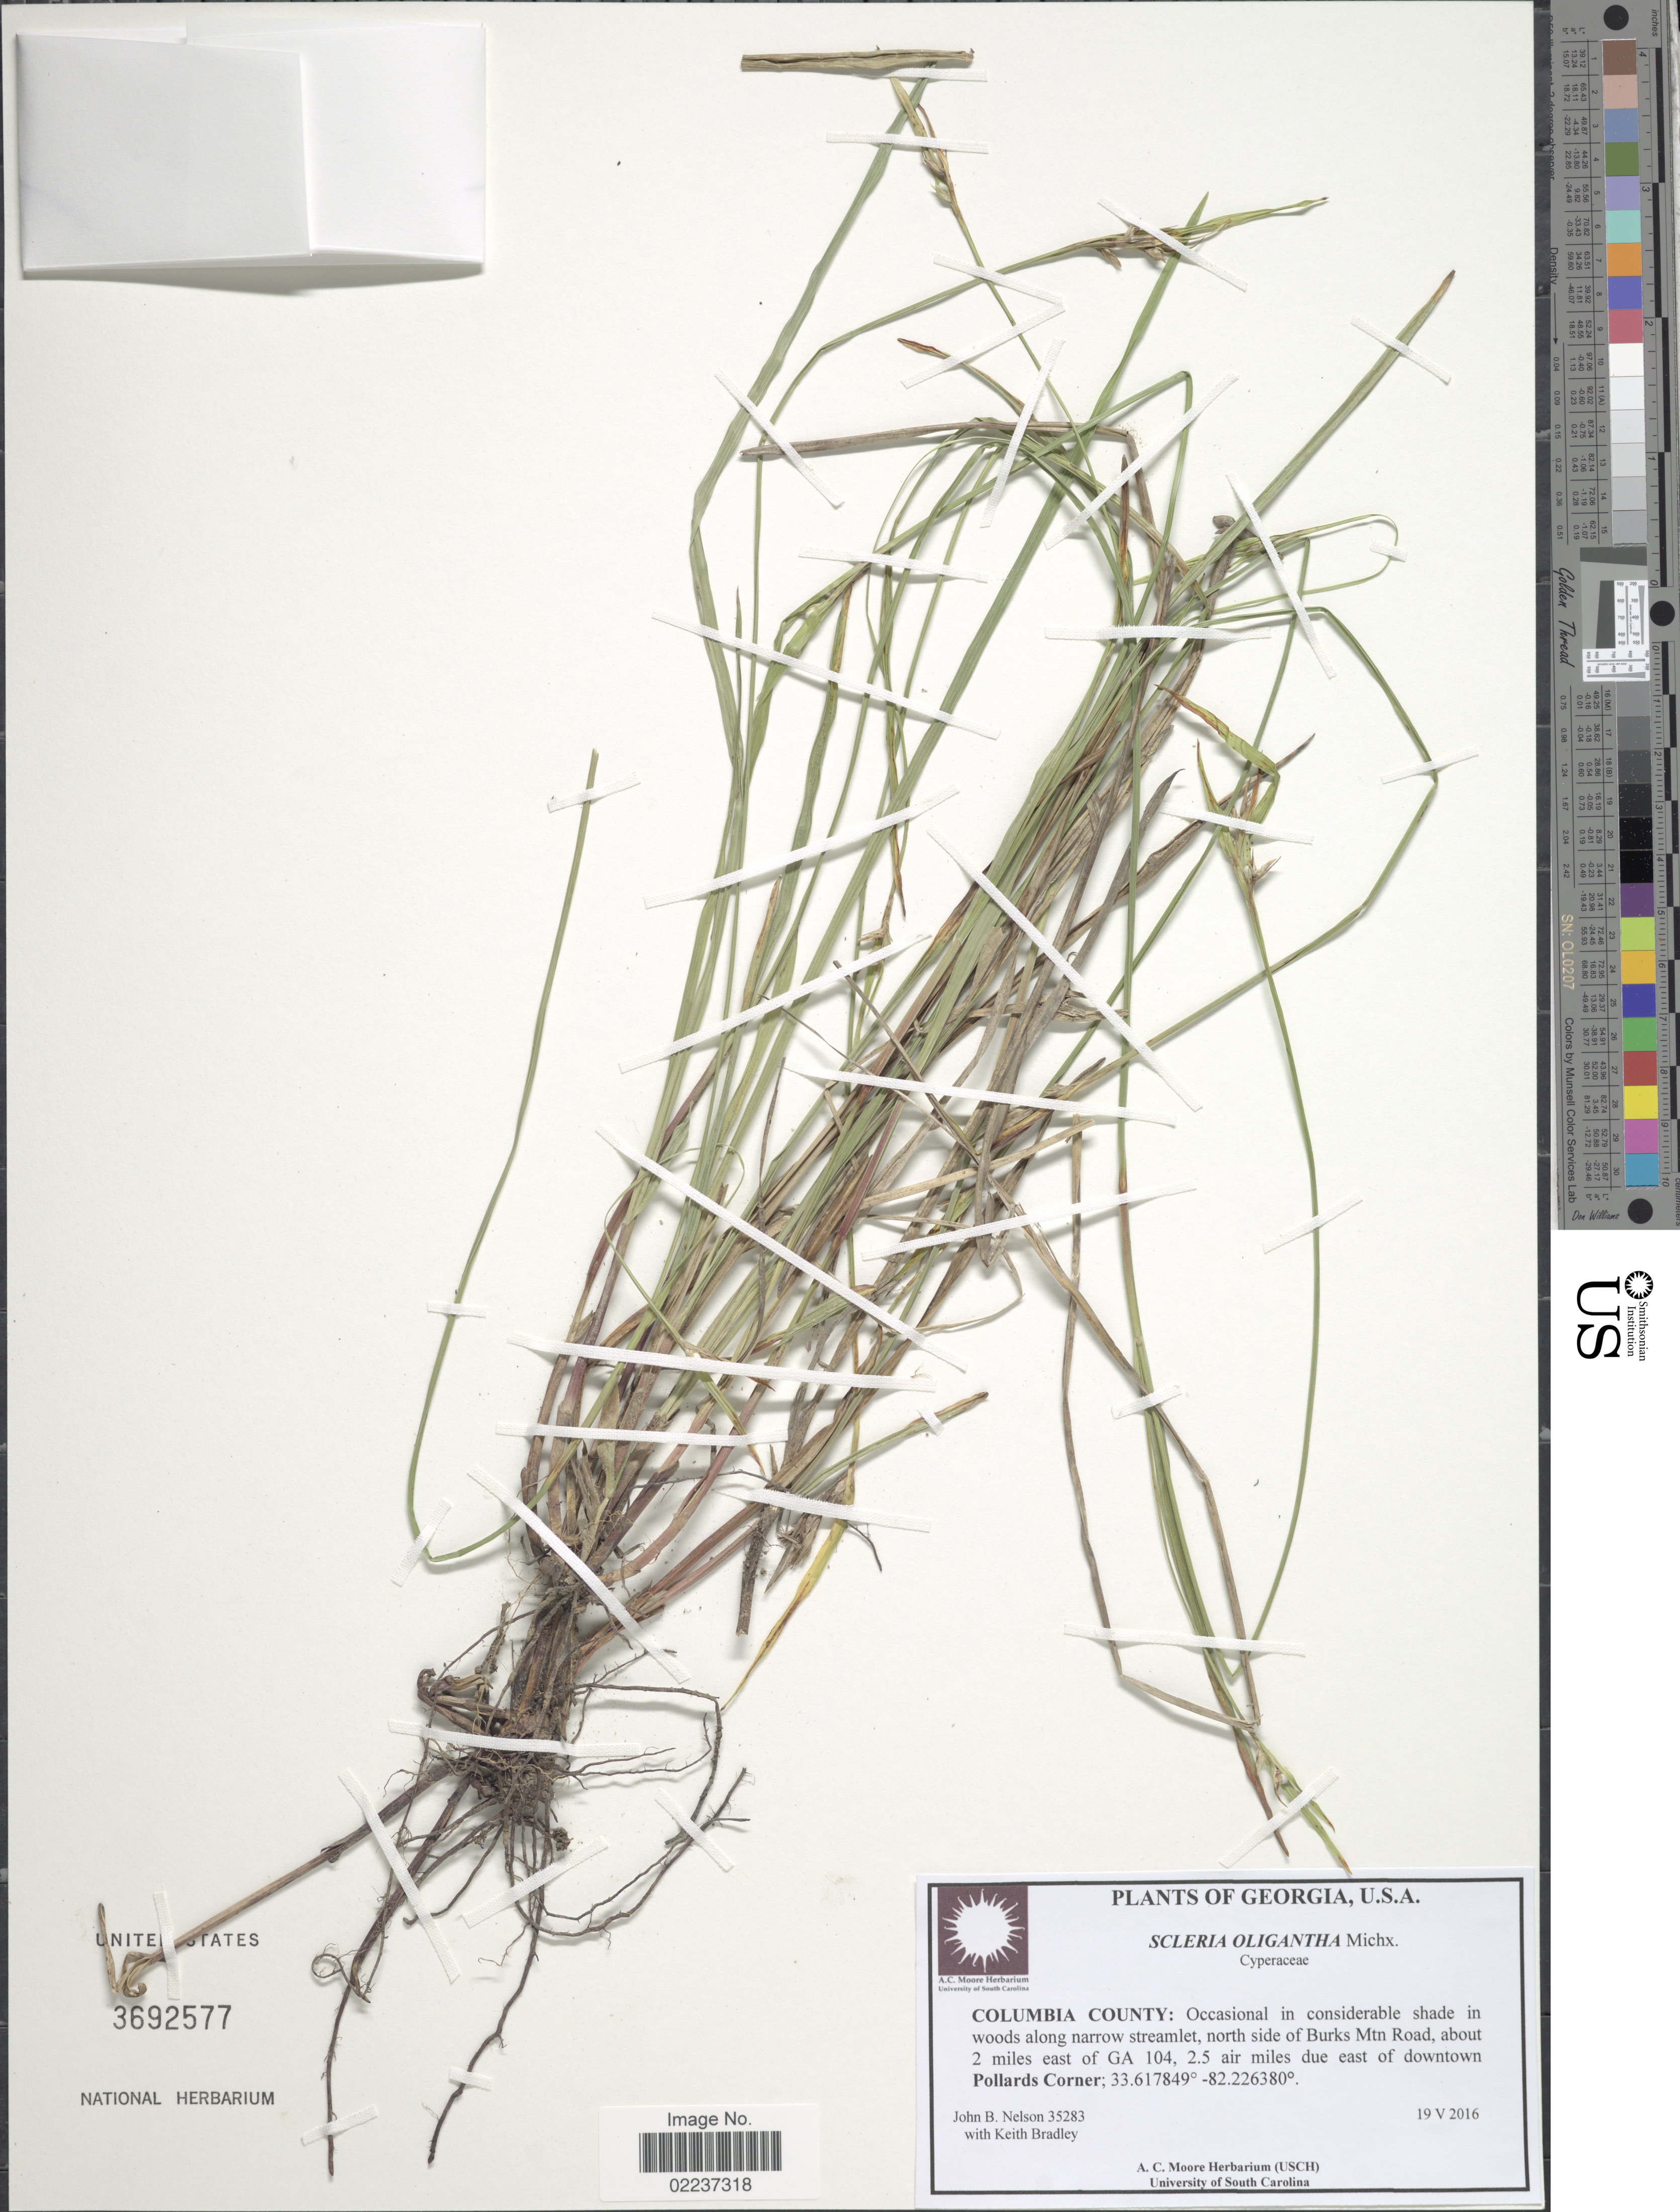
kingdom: Plantae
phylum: Tracheophyta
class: Liliopsida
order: Poales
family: Cyperaceae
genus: Scleria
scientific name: Scleria oligantha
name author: Michx.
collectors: J. B. Nelson & K. Bradley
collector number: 35283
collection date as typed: Transcribed d/m/y: 19/5/2016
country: United States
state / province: Georgia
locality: Columbia County: Occasional in considerable shade in woods along narrow streamlet, north side of Burks Mtn Road, about 2 miles east of GA 104, 2.5 air miles due east of downtown Pollards Corner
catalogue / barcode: US 3692577